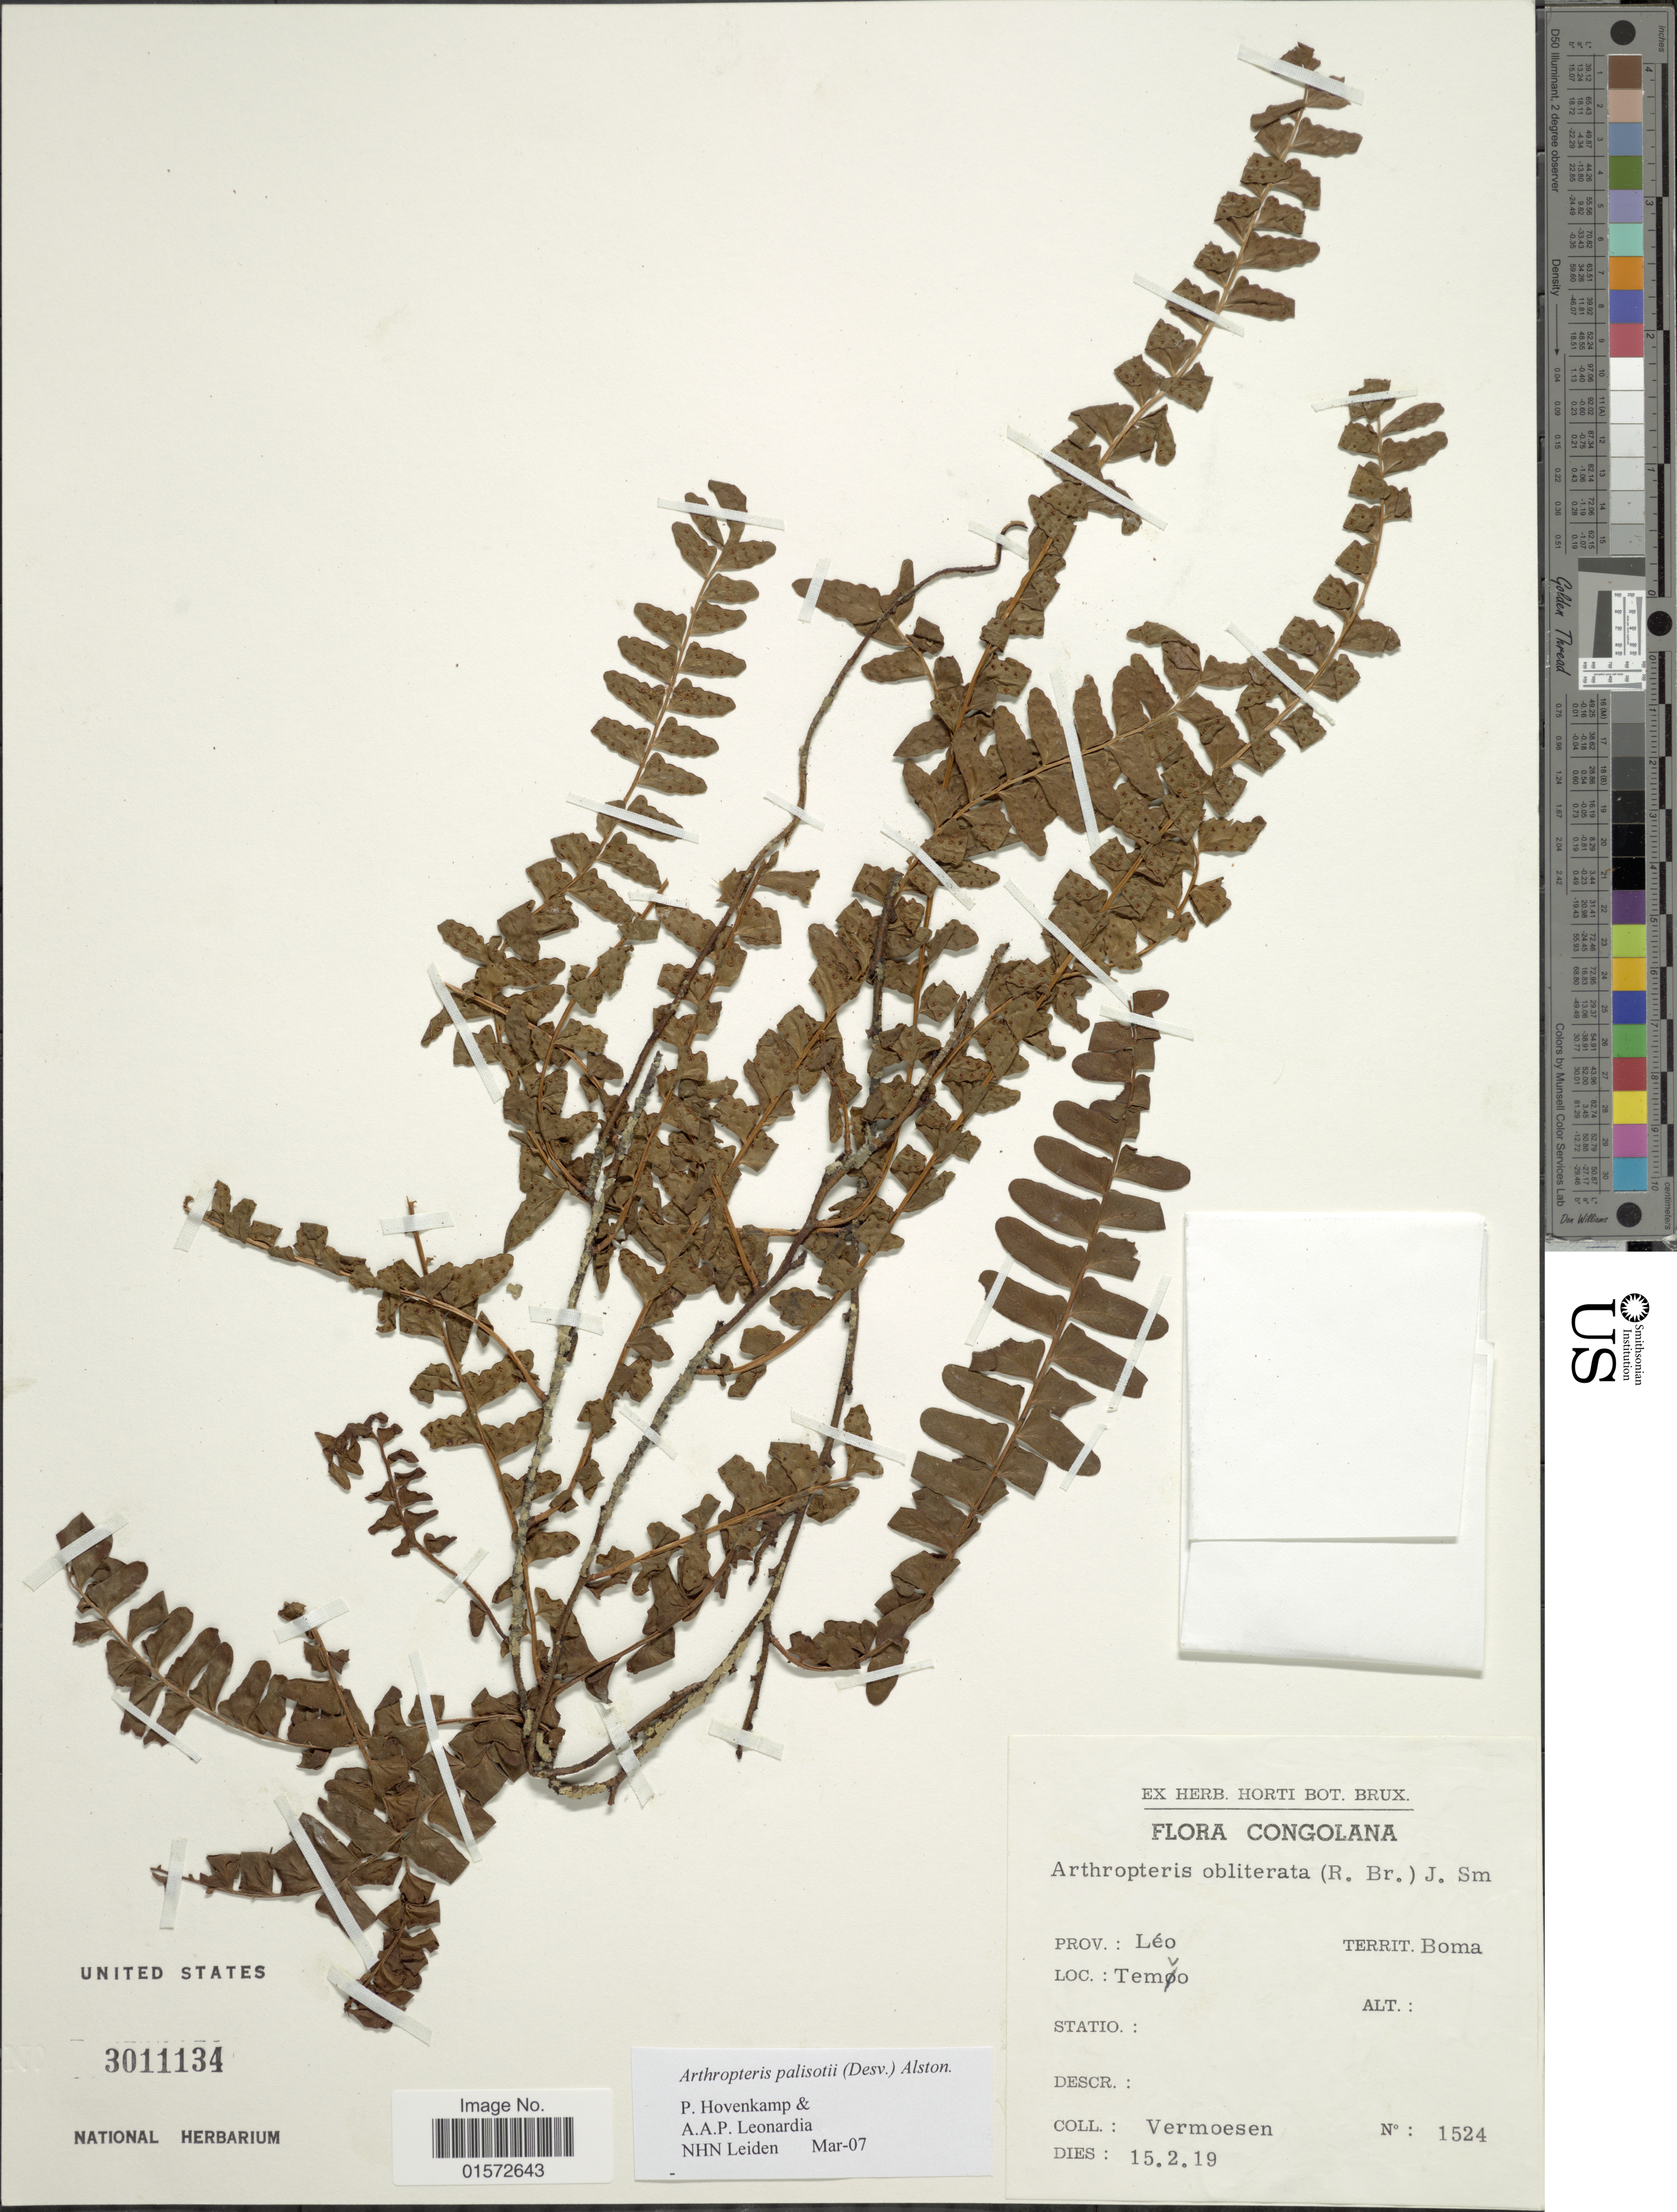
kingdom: Plantae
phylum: Tracheophyta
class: Polypodiopsida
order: Polypodiales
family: Tectariaceae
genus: Arthropteris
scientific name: Arthropteris palisotii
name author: (Desv.) Alston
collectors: -- Vermoesen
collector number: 1524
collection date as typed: Transcribed d/m/y: 15/2/19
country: Congo, Democratic Republic of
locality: Prov.: Leo. Territ. Boma Temo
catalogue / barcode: US 3011134